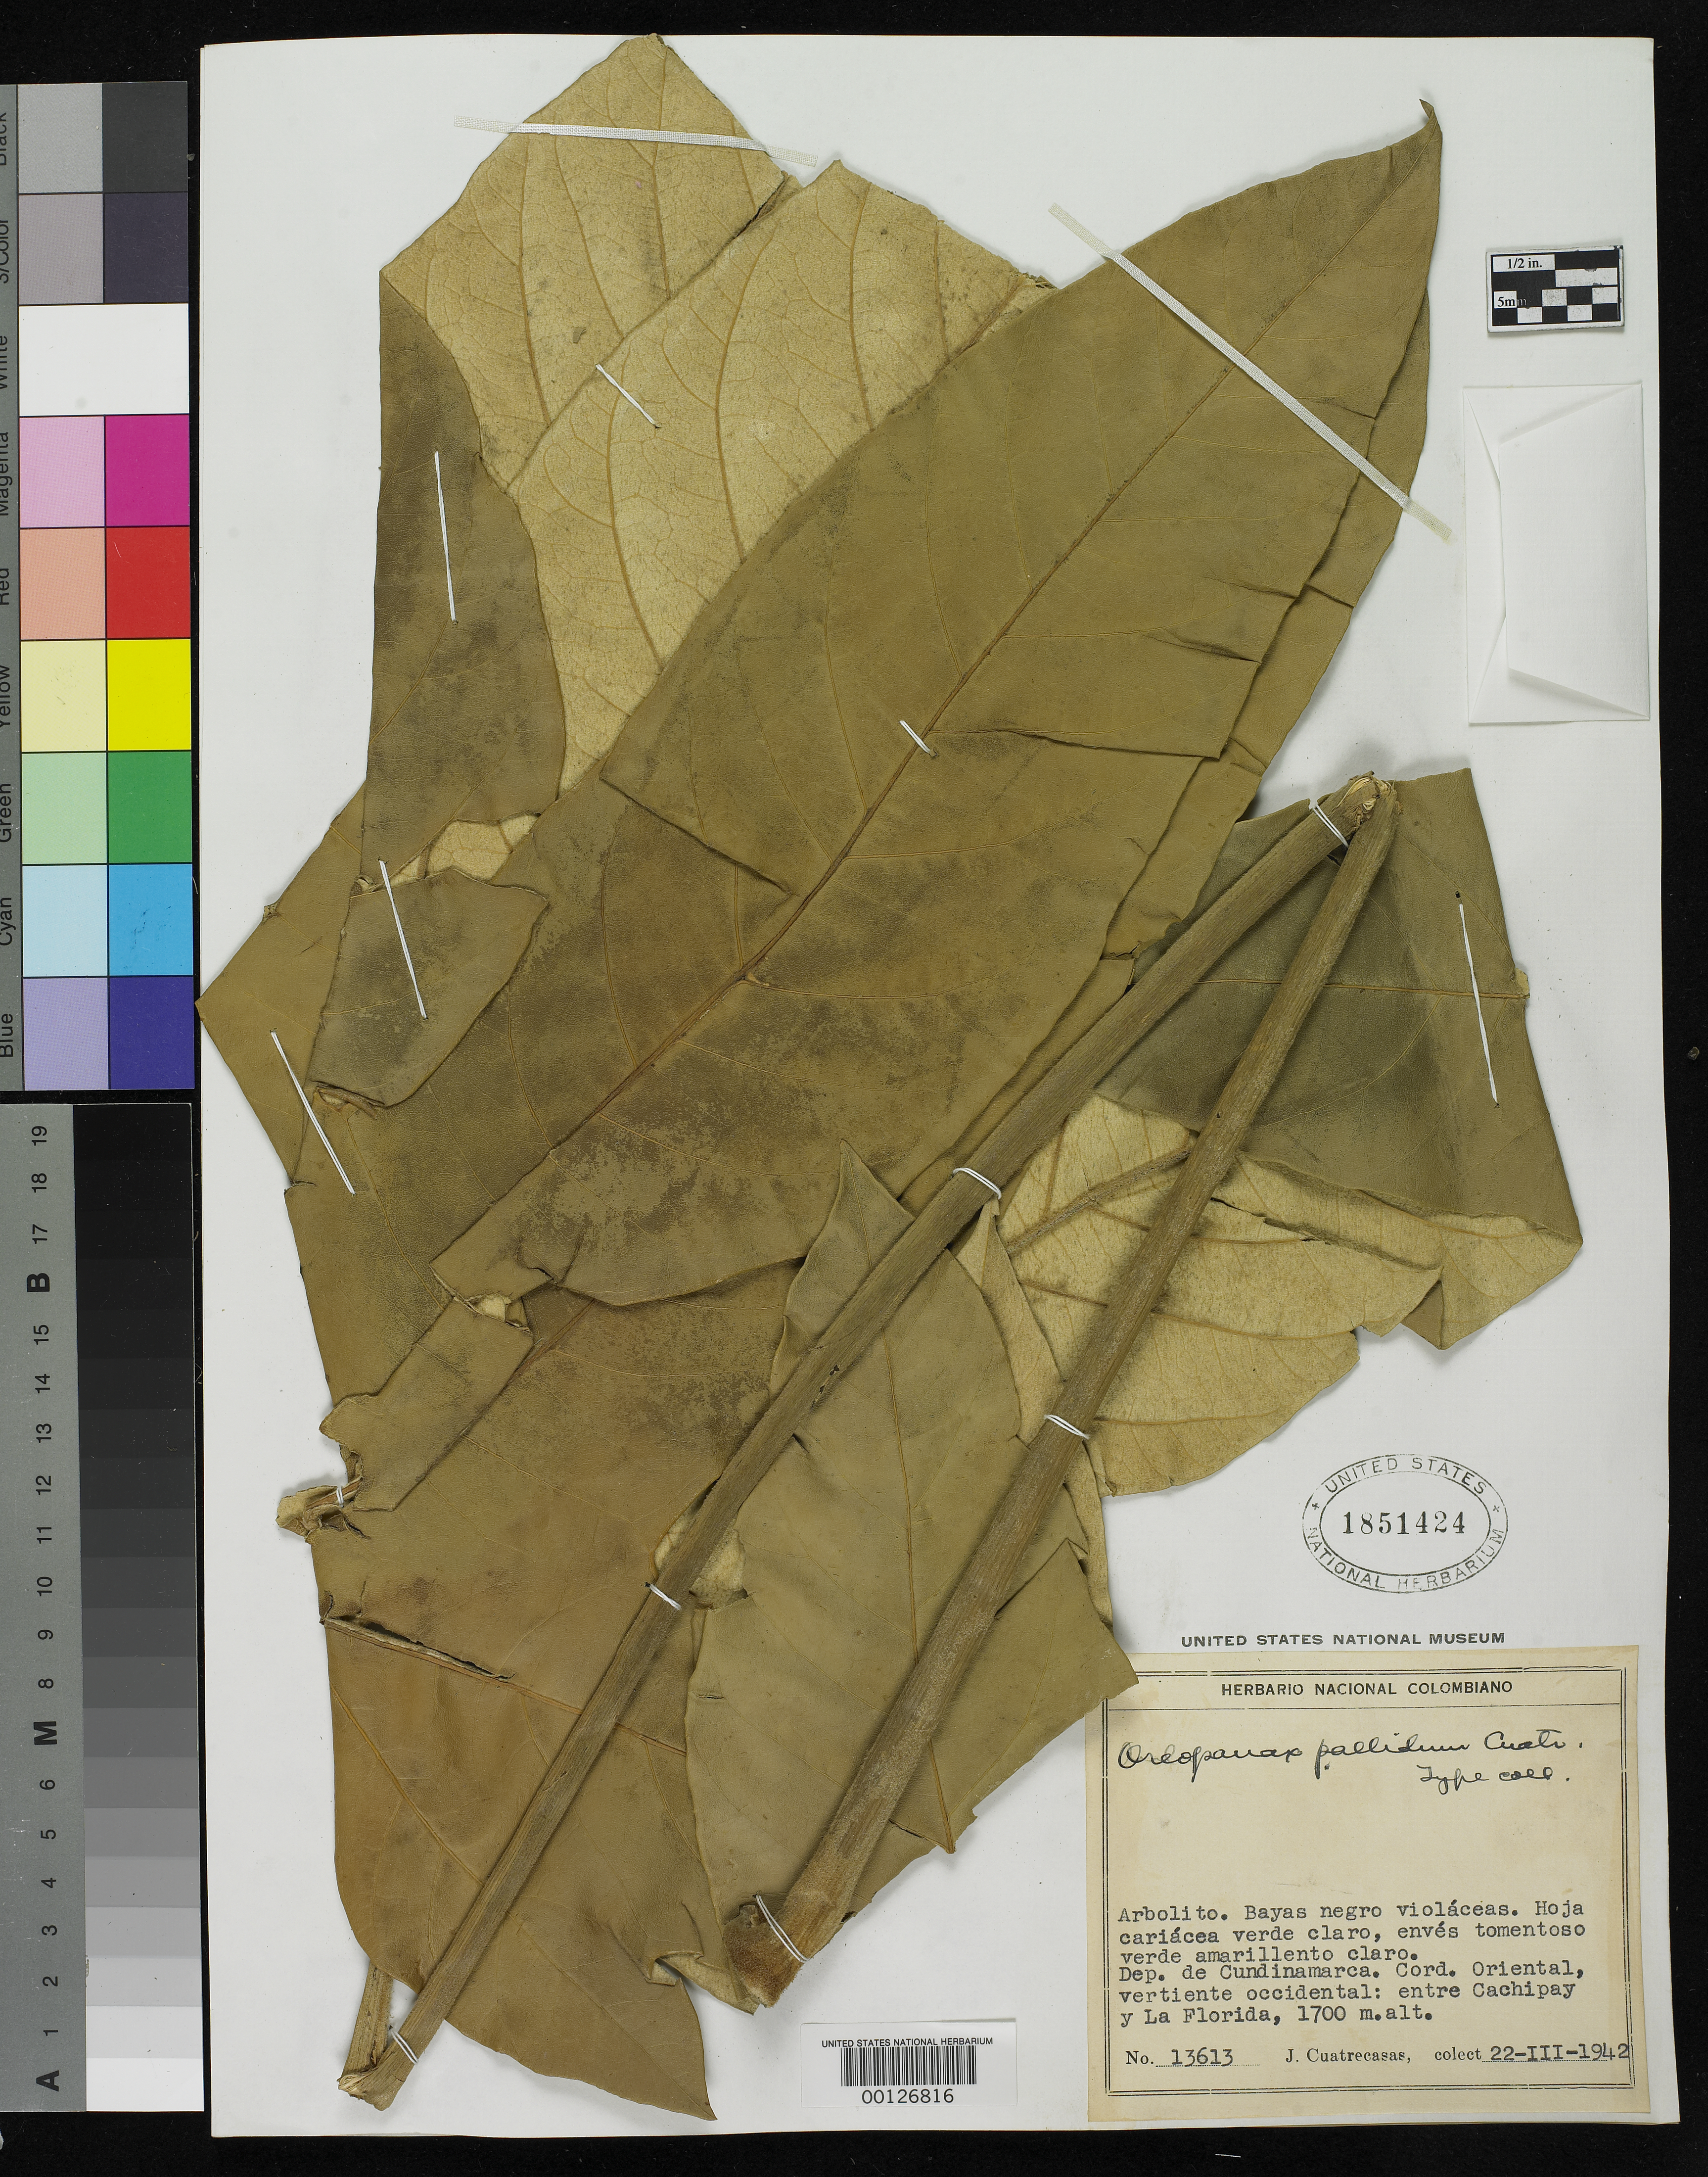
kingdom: Plantae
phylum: Tracheophyta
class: Magnoliopsida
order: Apiales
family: Araliaceae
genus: Oreopanax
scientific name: Oreopanax pallidus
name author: Cuatrec.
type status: Isotype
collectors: J. Cuatrecasas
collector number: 13613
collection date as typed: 22 Mar 1942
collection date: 1942-03-22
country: Colombia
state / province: Cundinamarca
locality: Between Cachipay and La Florida.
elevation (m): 1700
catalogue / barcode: US 1851424